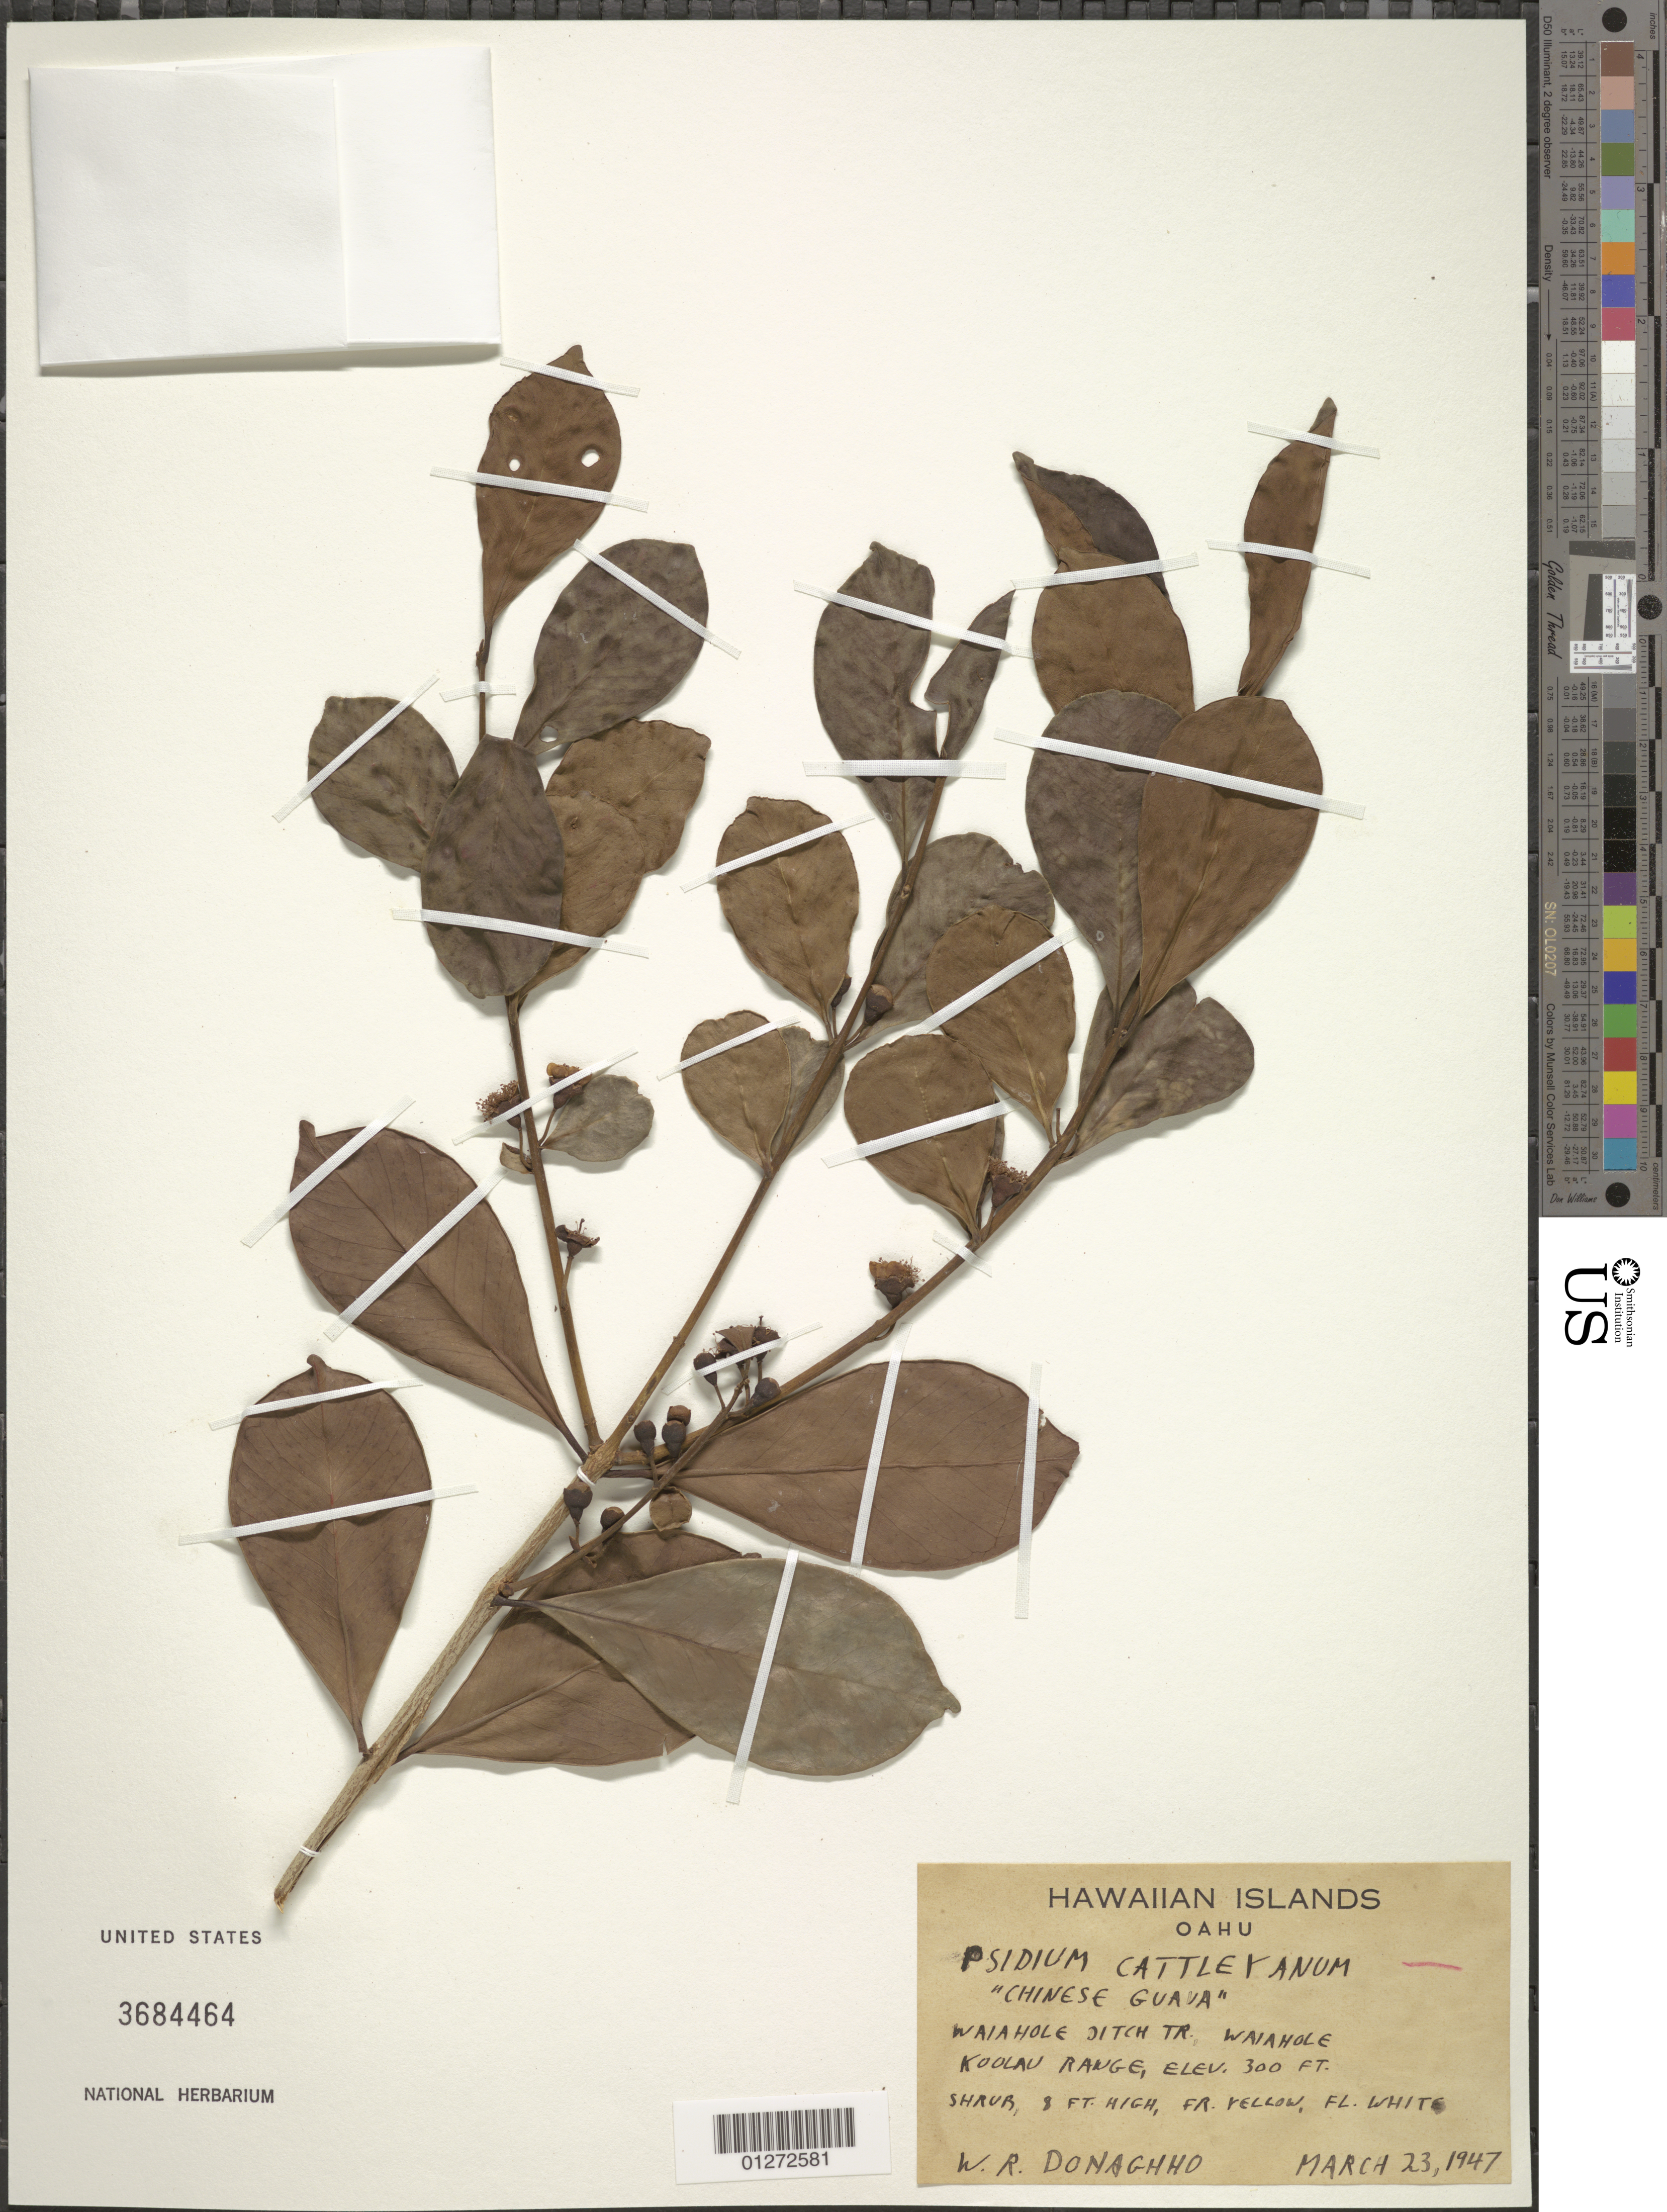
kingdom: Plantae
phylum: Tracheophyta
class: Magnoliopsida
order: Myrtales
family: Myrtaceae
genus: Psidium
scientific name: Psidium cattleyanum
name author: Sabine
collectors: W. Donaghho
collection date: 1947-03-23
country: United States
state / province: Hawaii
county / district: Honolulu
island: Oahu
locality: Waiahole Ditch Tr., Waiahole, Koolau Range.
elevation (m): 91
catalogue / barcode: US 3684464